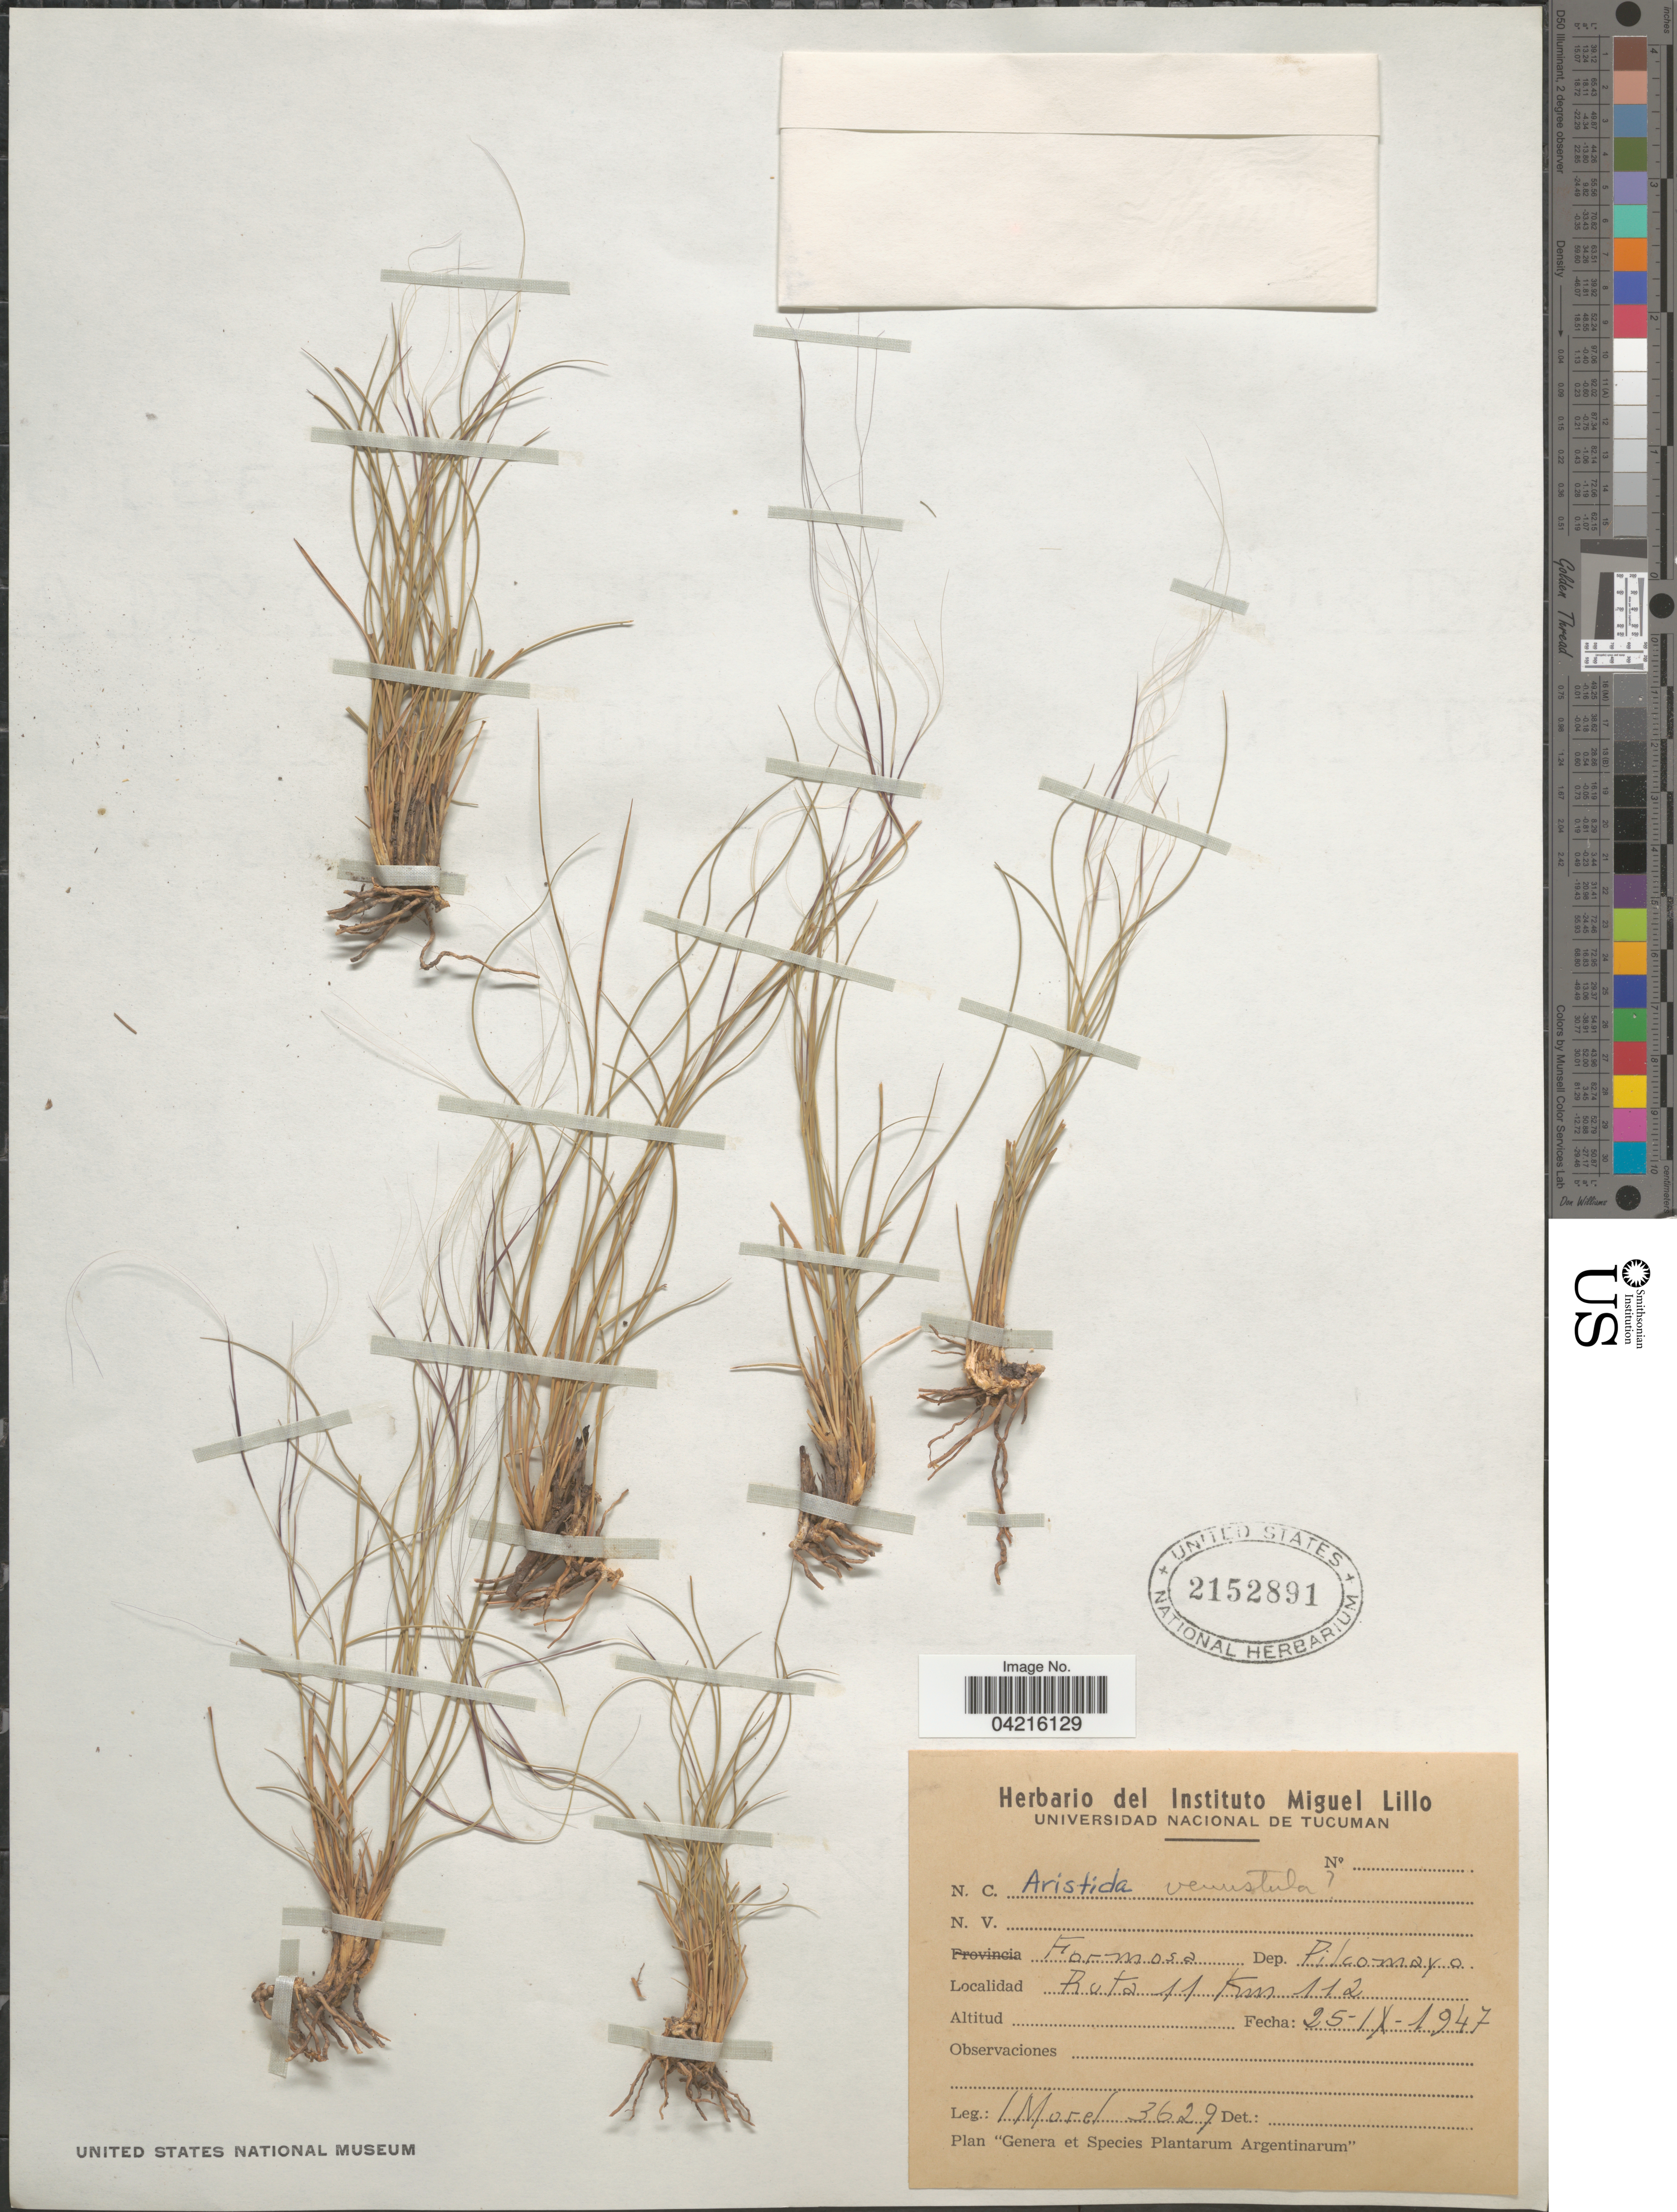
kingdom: Plantae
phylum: Tracheophyta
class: Liliopsida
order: Poales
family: Poaceae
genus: Aristida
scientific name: Aristida venustula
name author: Arechav.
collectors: I. Morel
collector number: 3629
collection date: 1947-09-25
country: Argentina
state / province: Formosa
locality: Dep. Pilcomayo. Ruta 11 Km 112.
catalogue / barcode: US 2152891